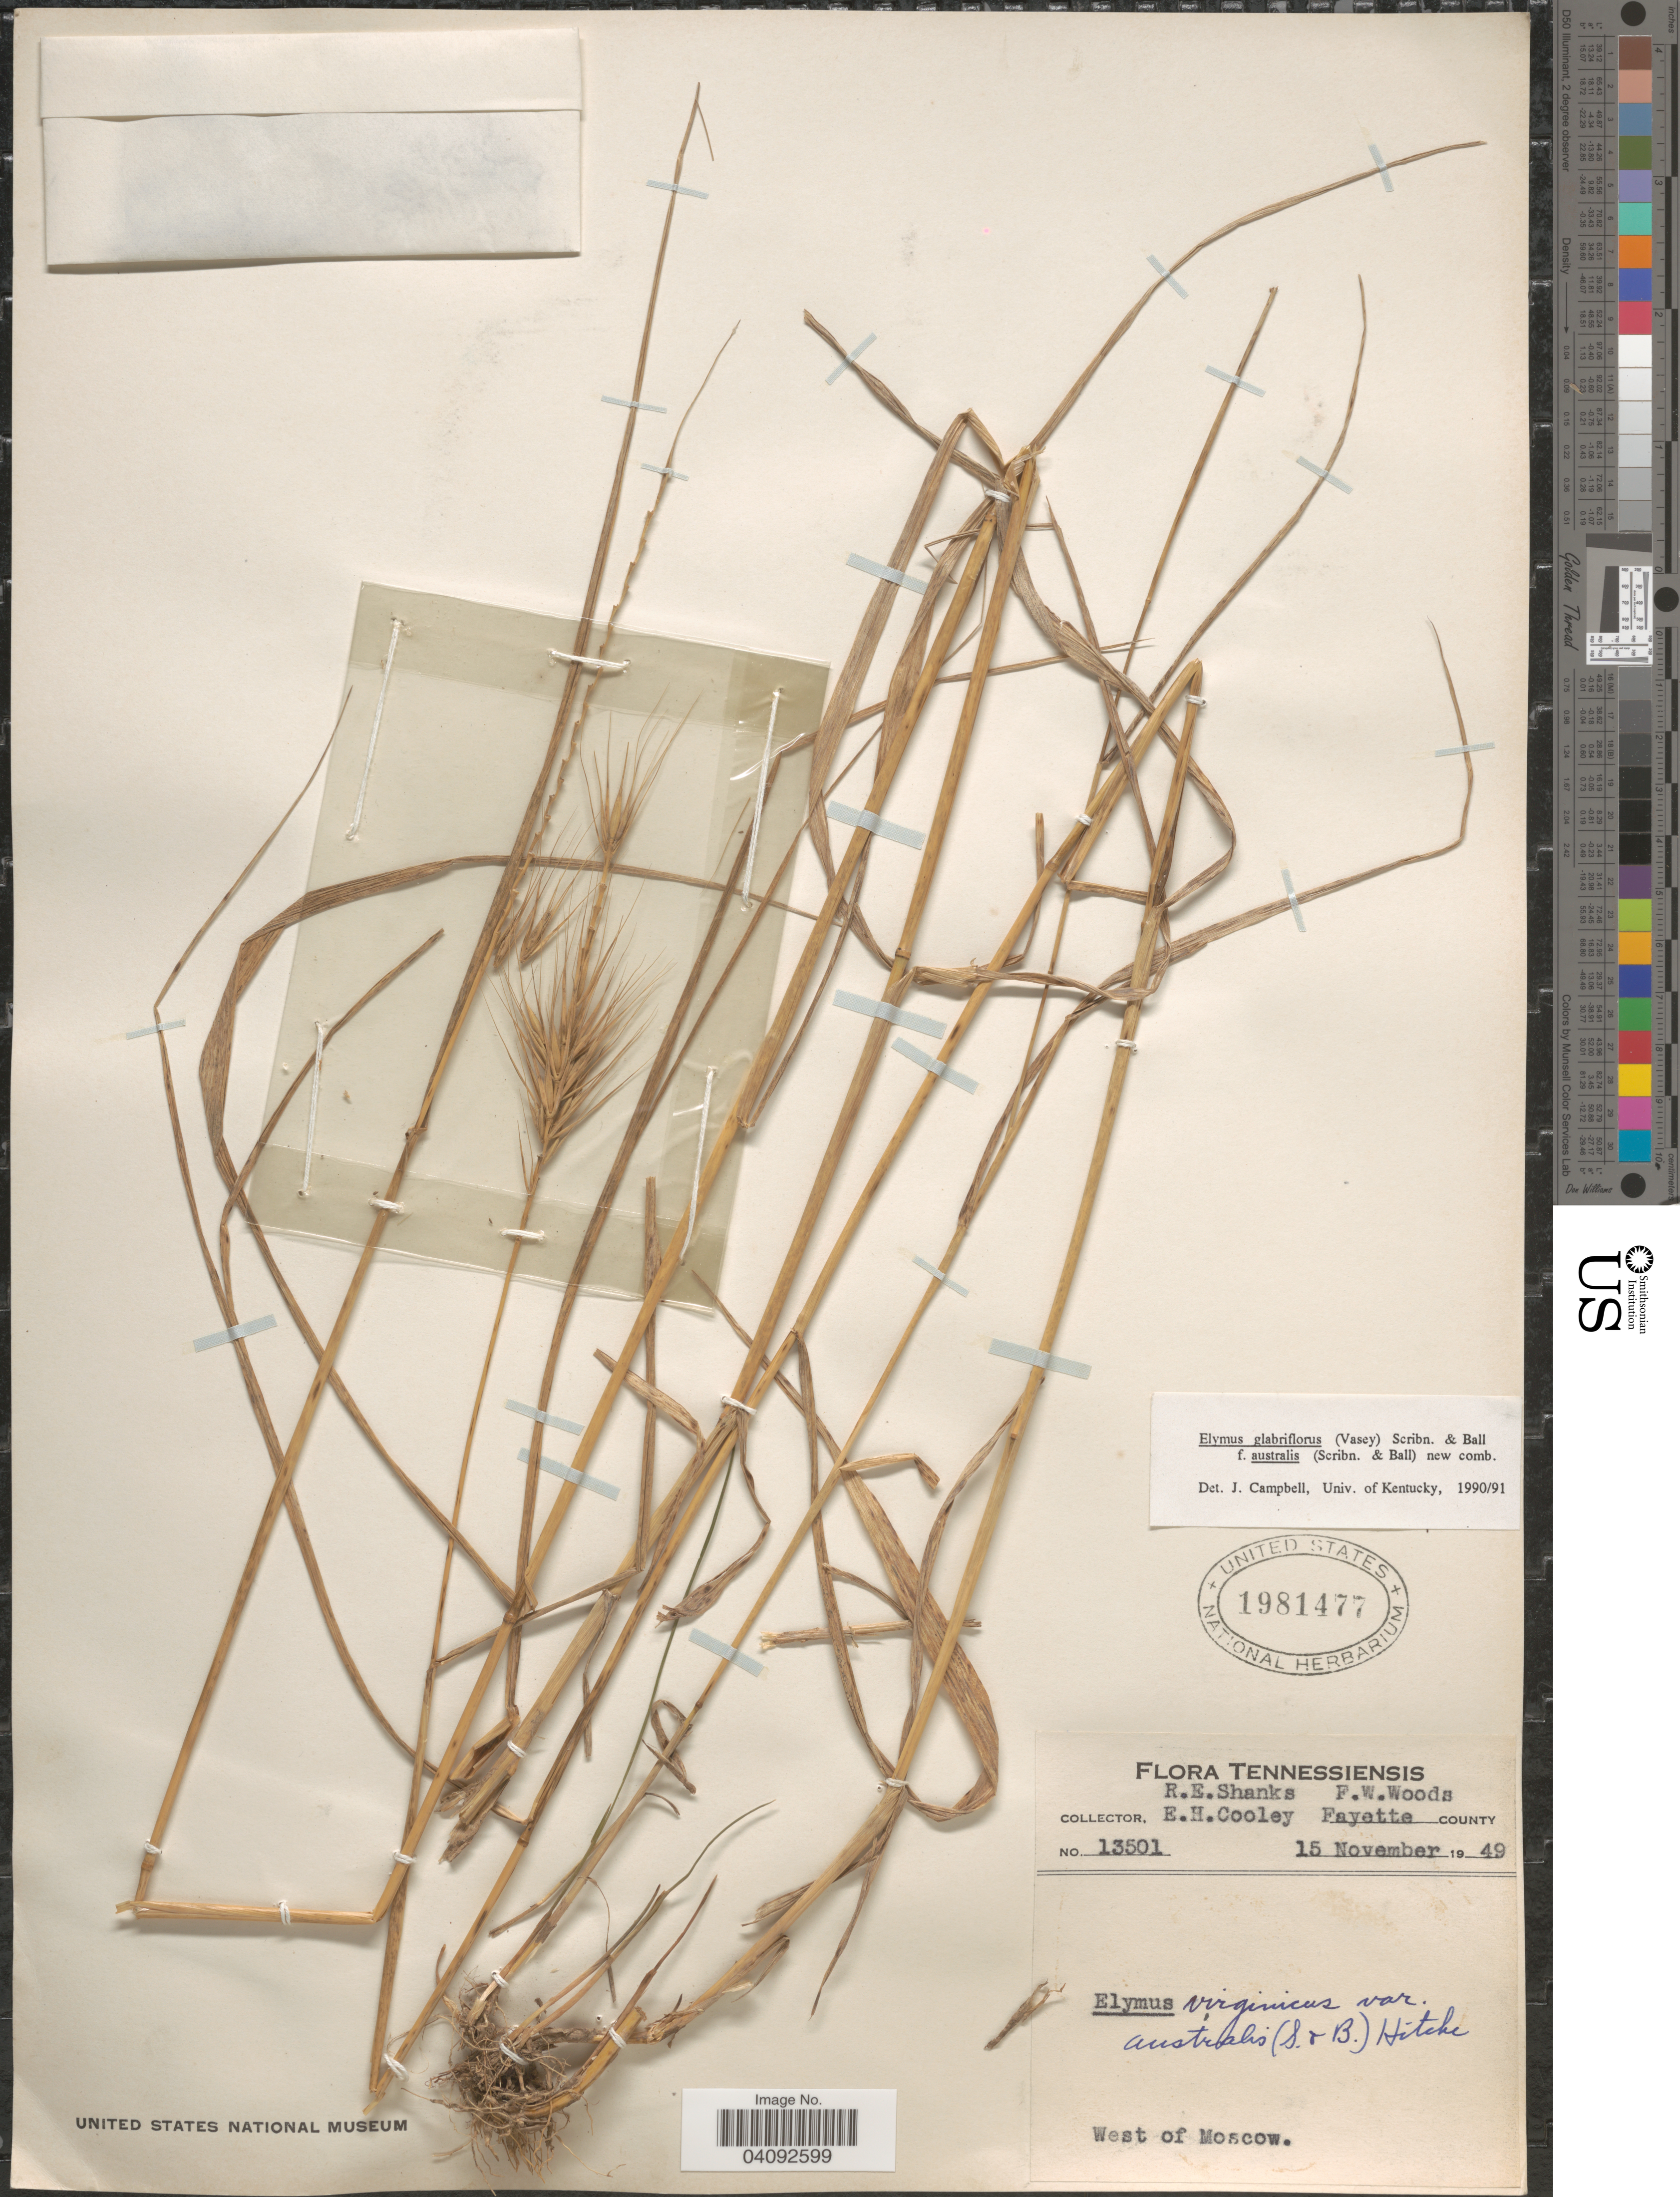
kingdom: Plantae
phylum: Tracheophyta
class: Liliopsida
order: Poales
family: Poaceae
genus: Elymus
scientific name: Elymus glabriflorus var. australis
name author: (Scribn. & C.R. Ball) J.J.N. Campb.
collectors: R. Shanks, F. W. Woods & E. H. Cooley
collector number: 13501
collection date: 1949-11-15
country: United States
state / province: Tennessee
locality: Fayette County. West of Moscow.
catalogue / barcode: US 1981477